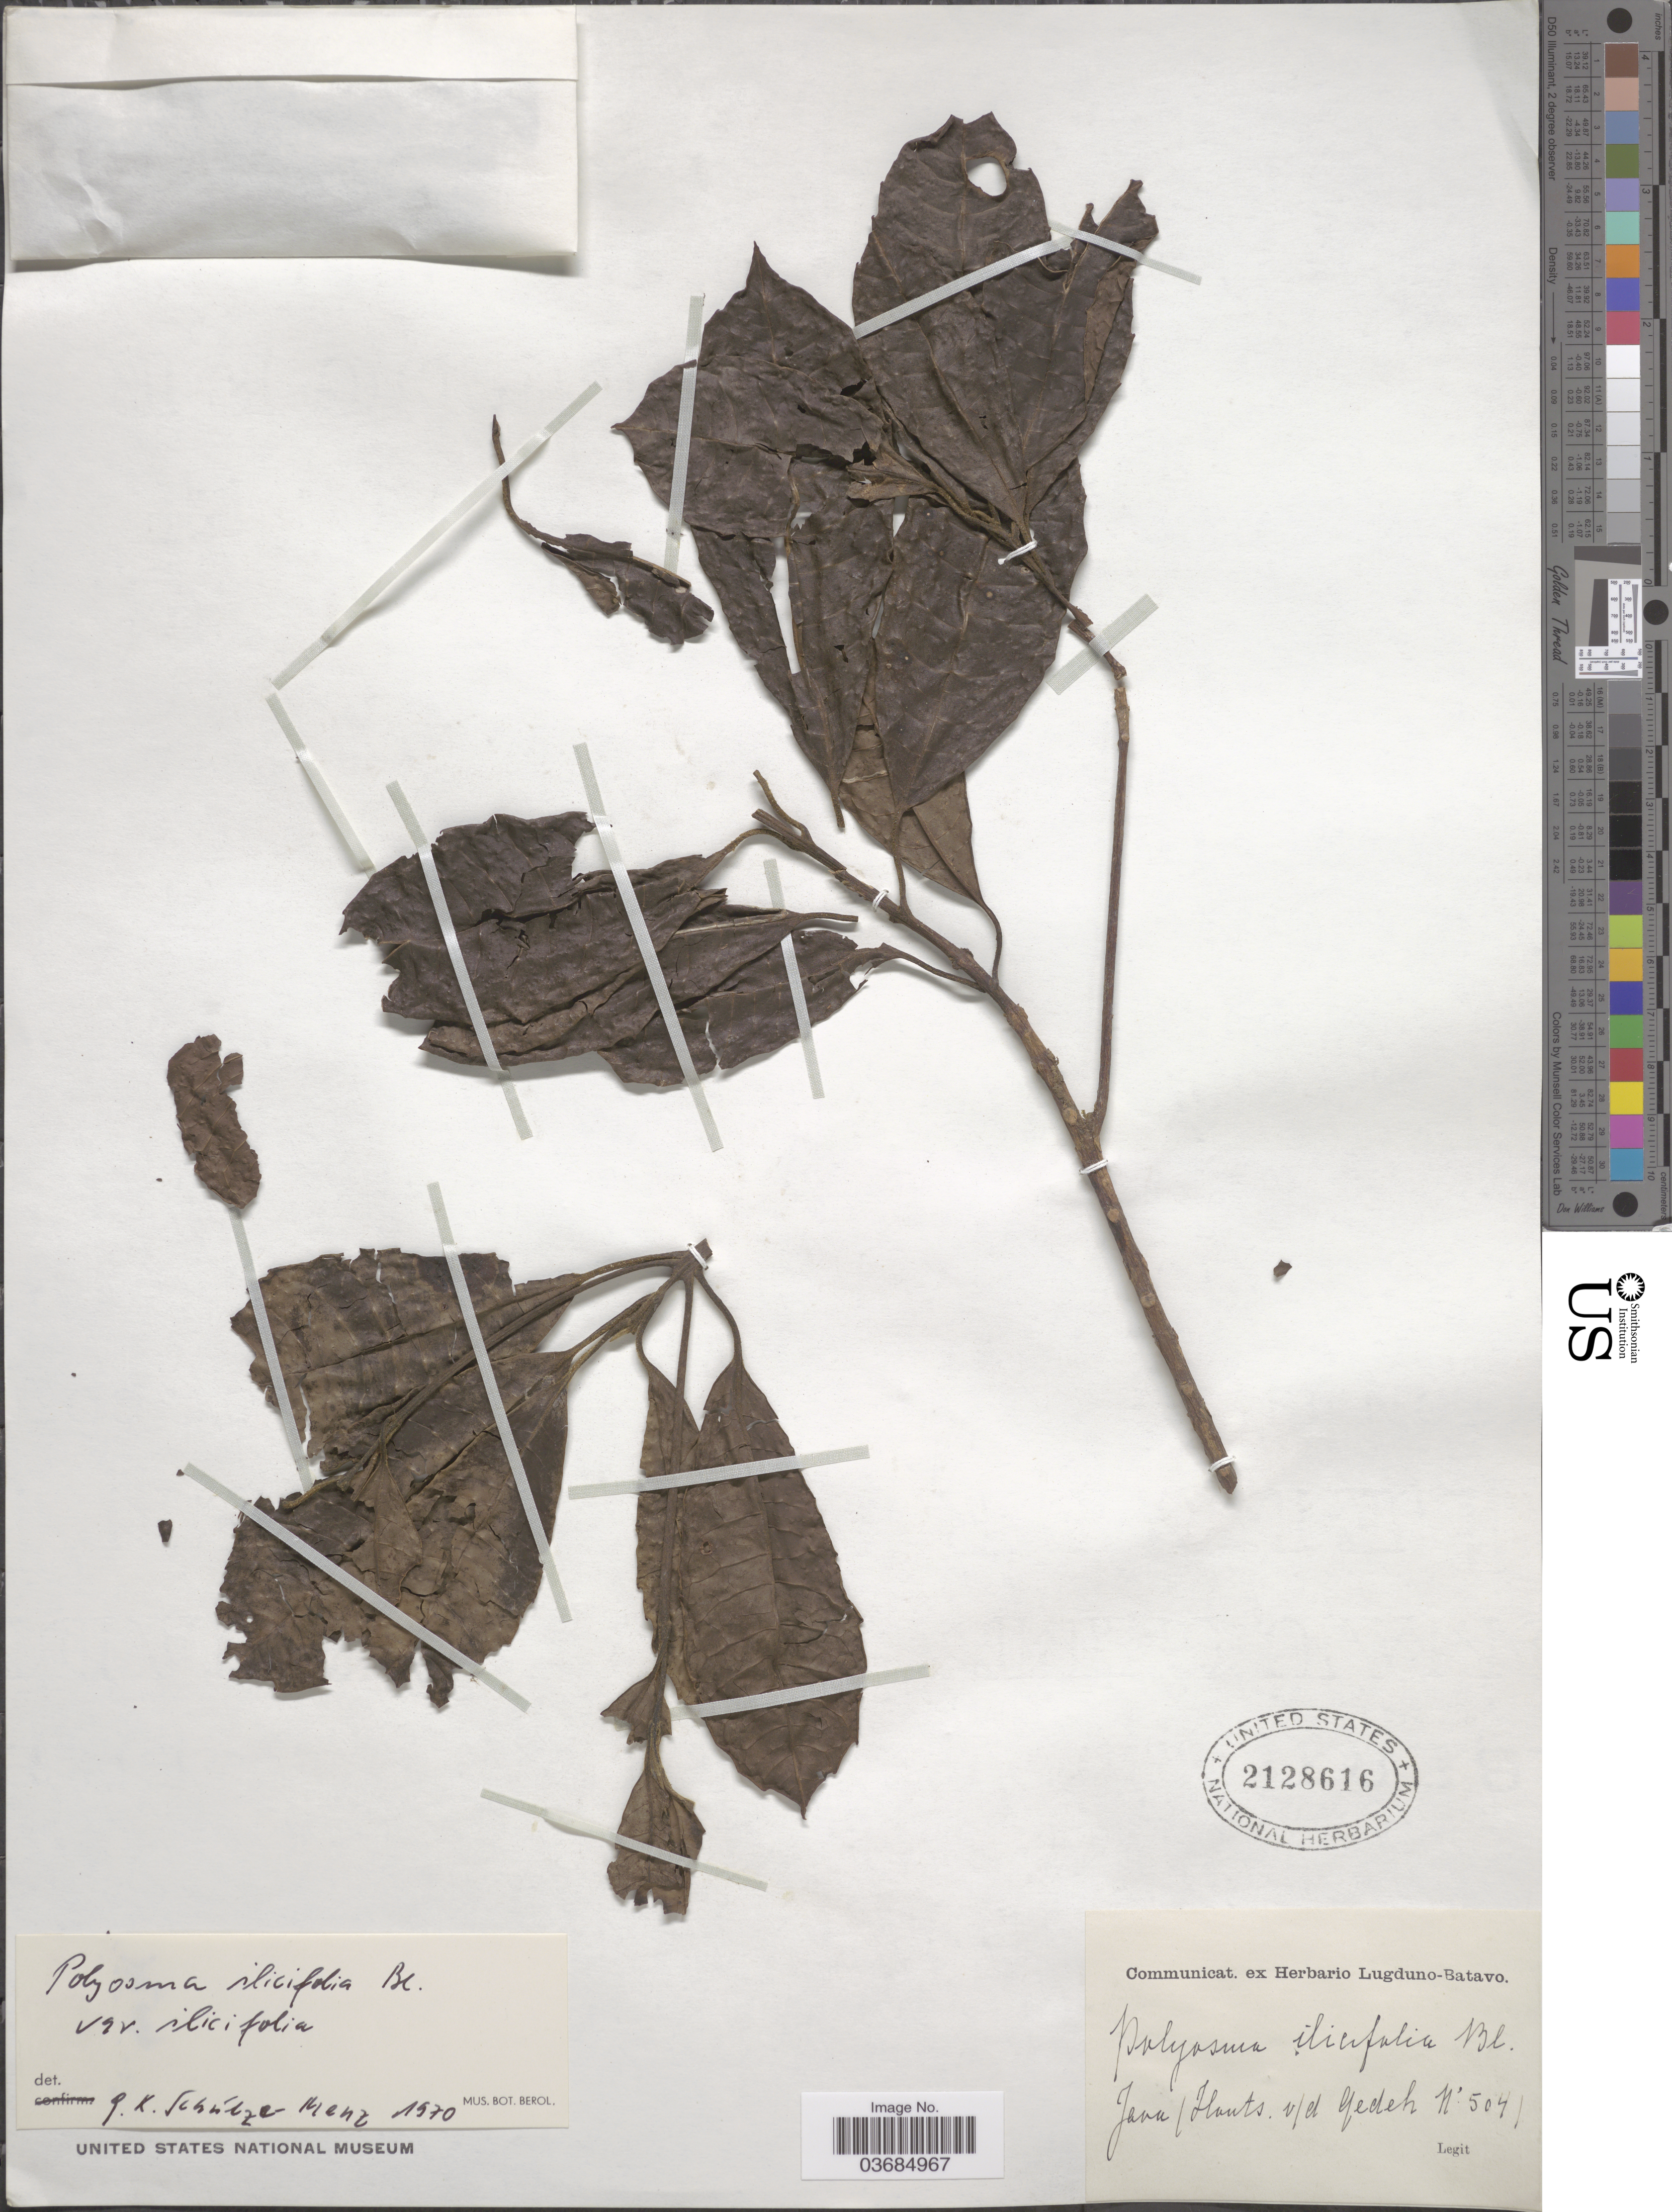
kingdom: Plantae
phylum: Tracheophyta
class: Magnoliopsida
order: Escalloniales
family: Escalloniaceae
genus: Polyosma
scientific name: Polyosma ilicifolia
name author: Blume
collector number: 504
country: Indonesia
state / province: Java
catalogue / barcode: US 2128616